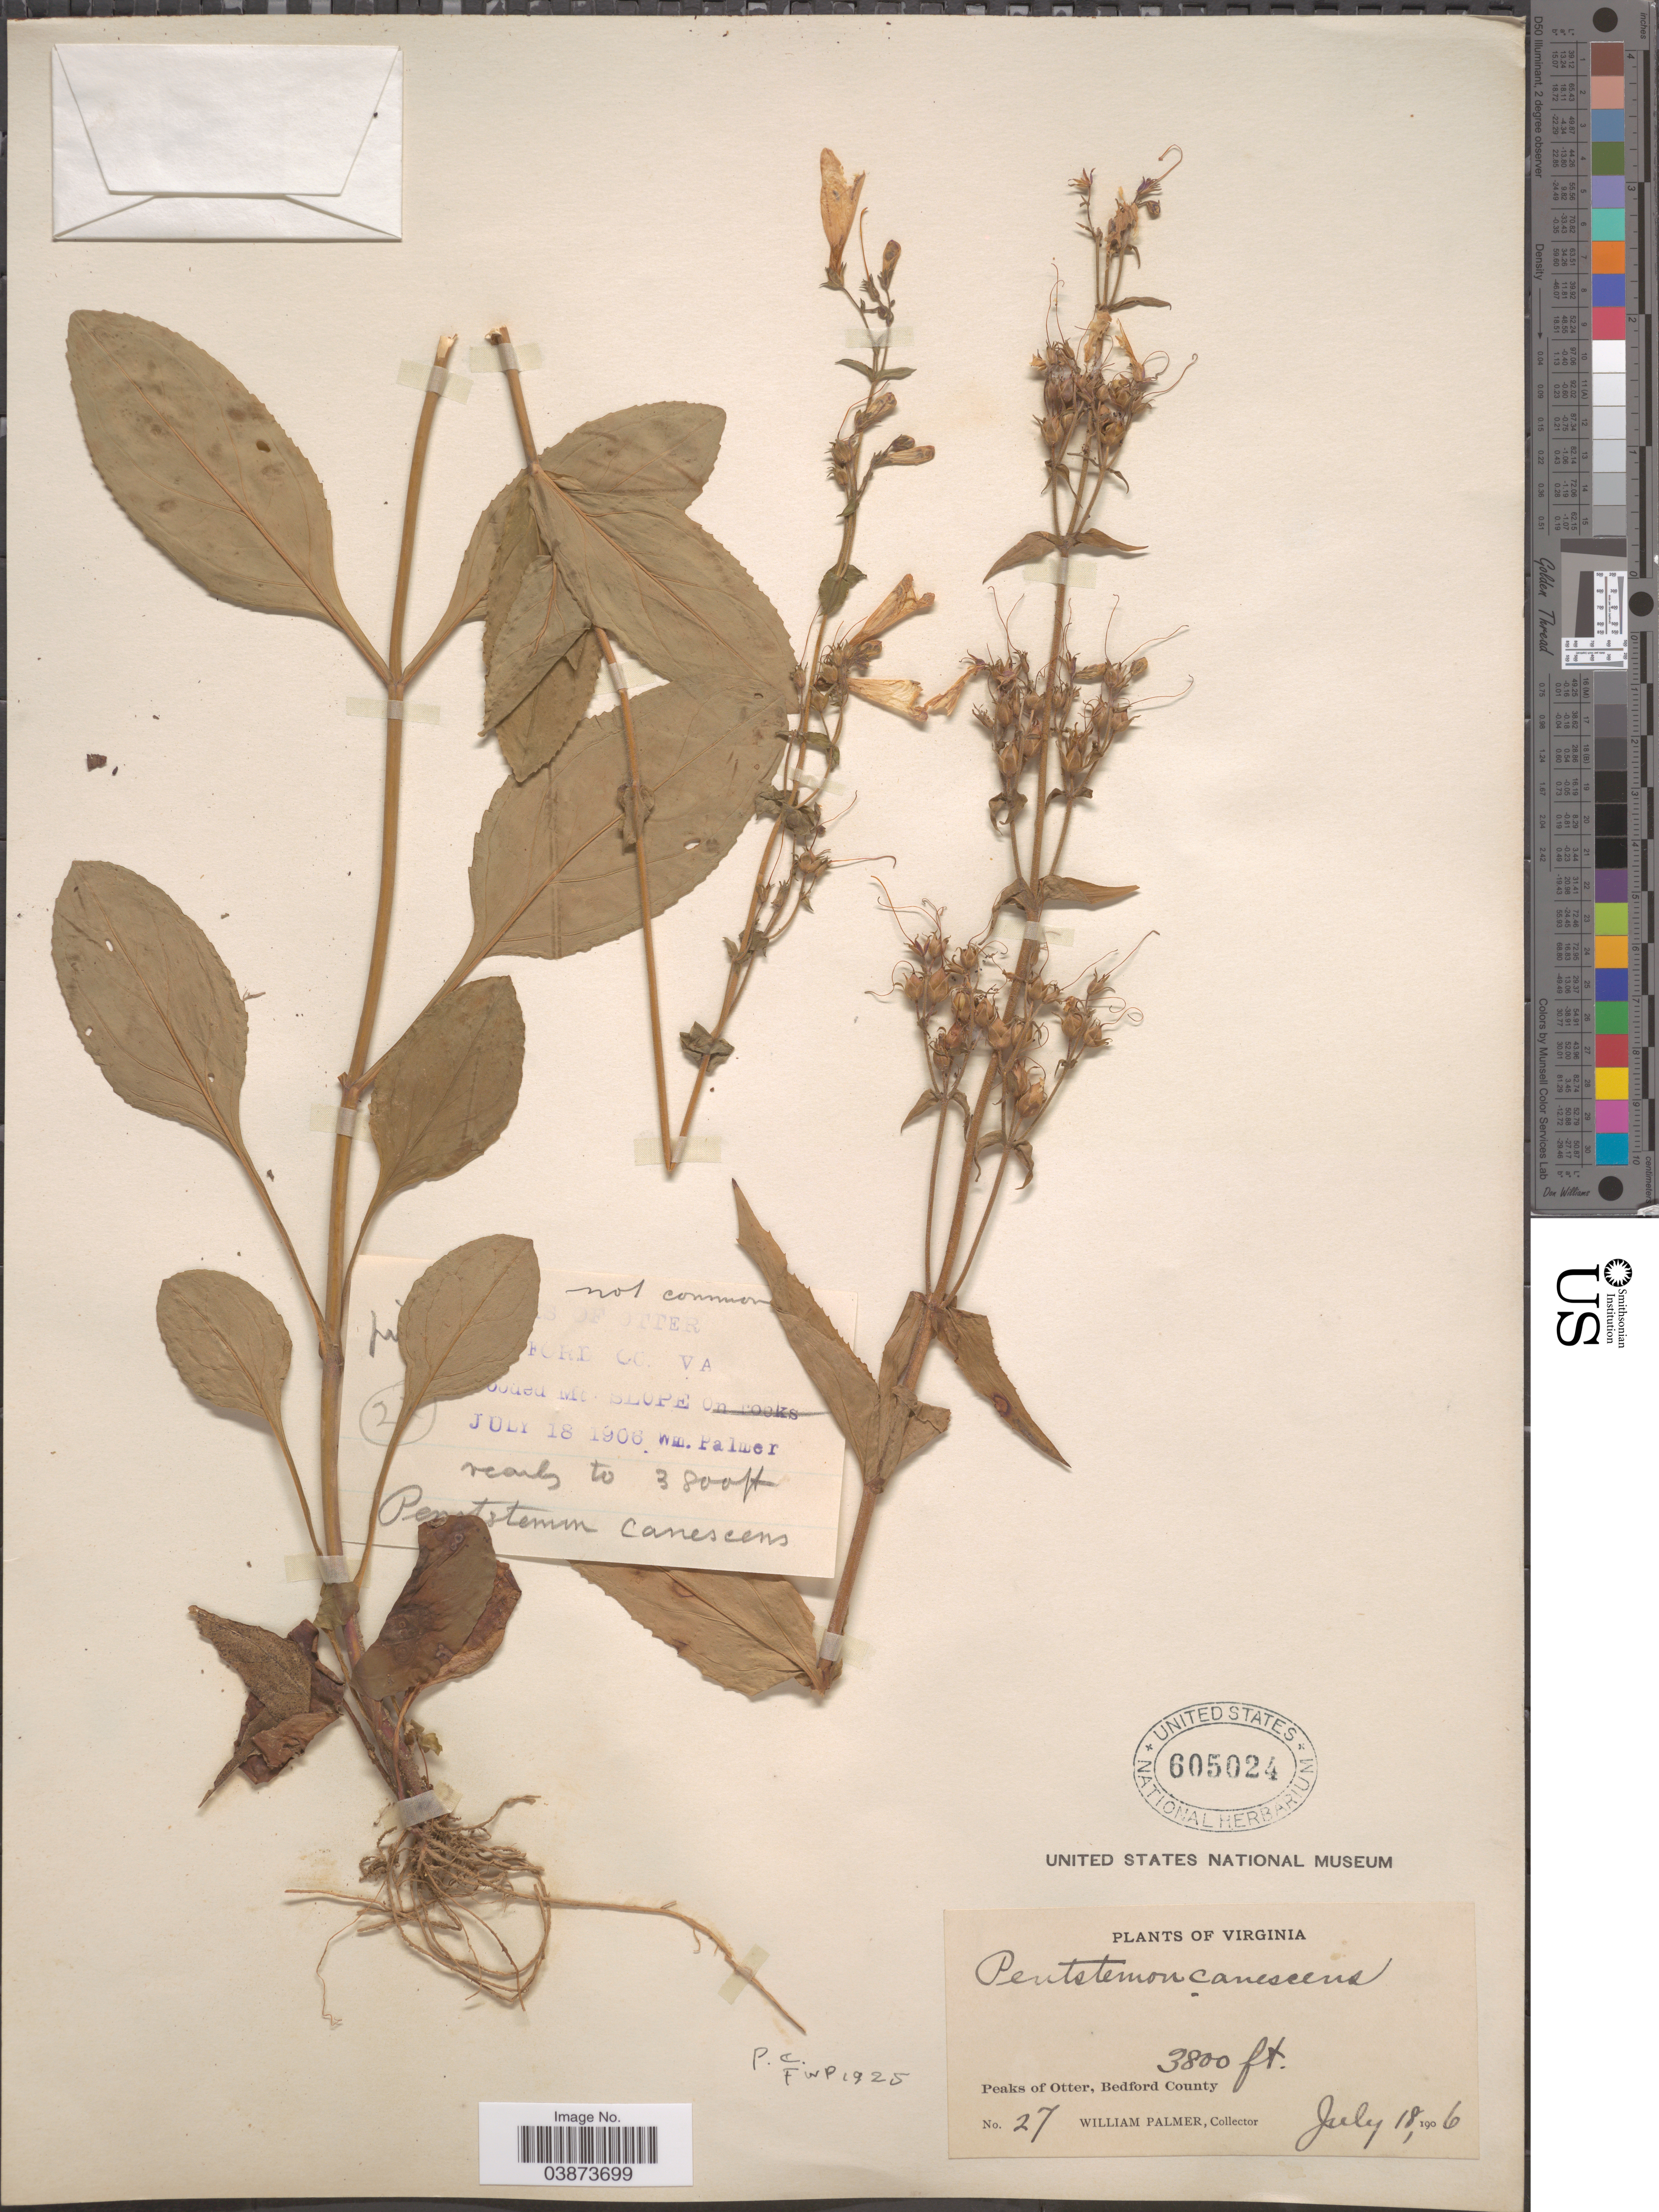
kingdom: Plantae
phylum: Tracheophyta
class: Magnoliopsida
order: Lamiales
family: Plantaginaceae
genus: Penstemon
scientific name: Penstemon canescens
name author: L.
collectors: W. Palmer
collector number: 27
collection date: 1906-07-18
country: United States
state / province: Virginia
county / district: Bedford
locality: Peaks of Otter, Bedford County.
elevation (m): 1158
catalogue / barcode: US 605024